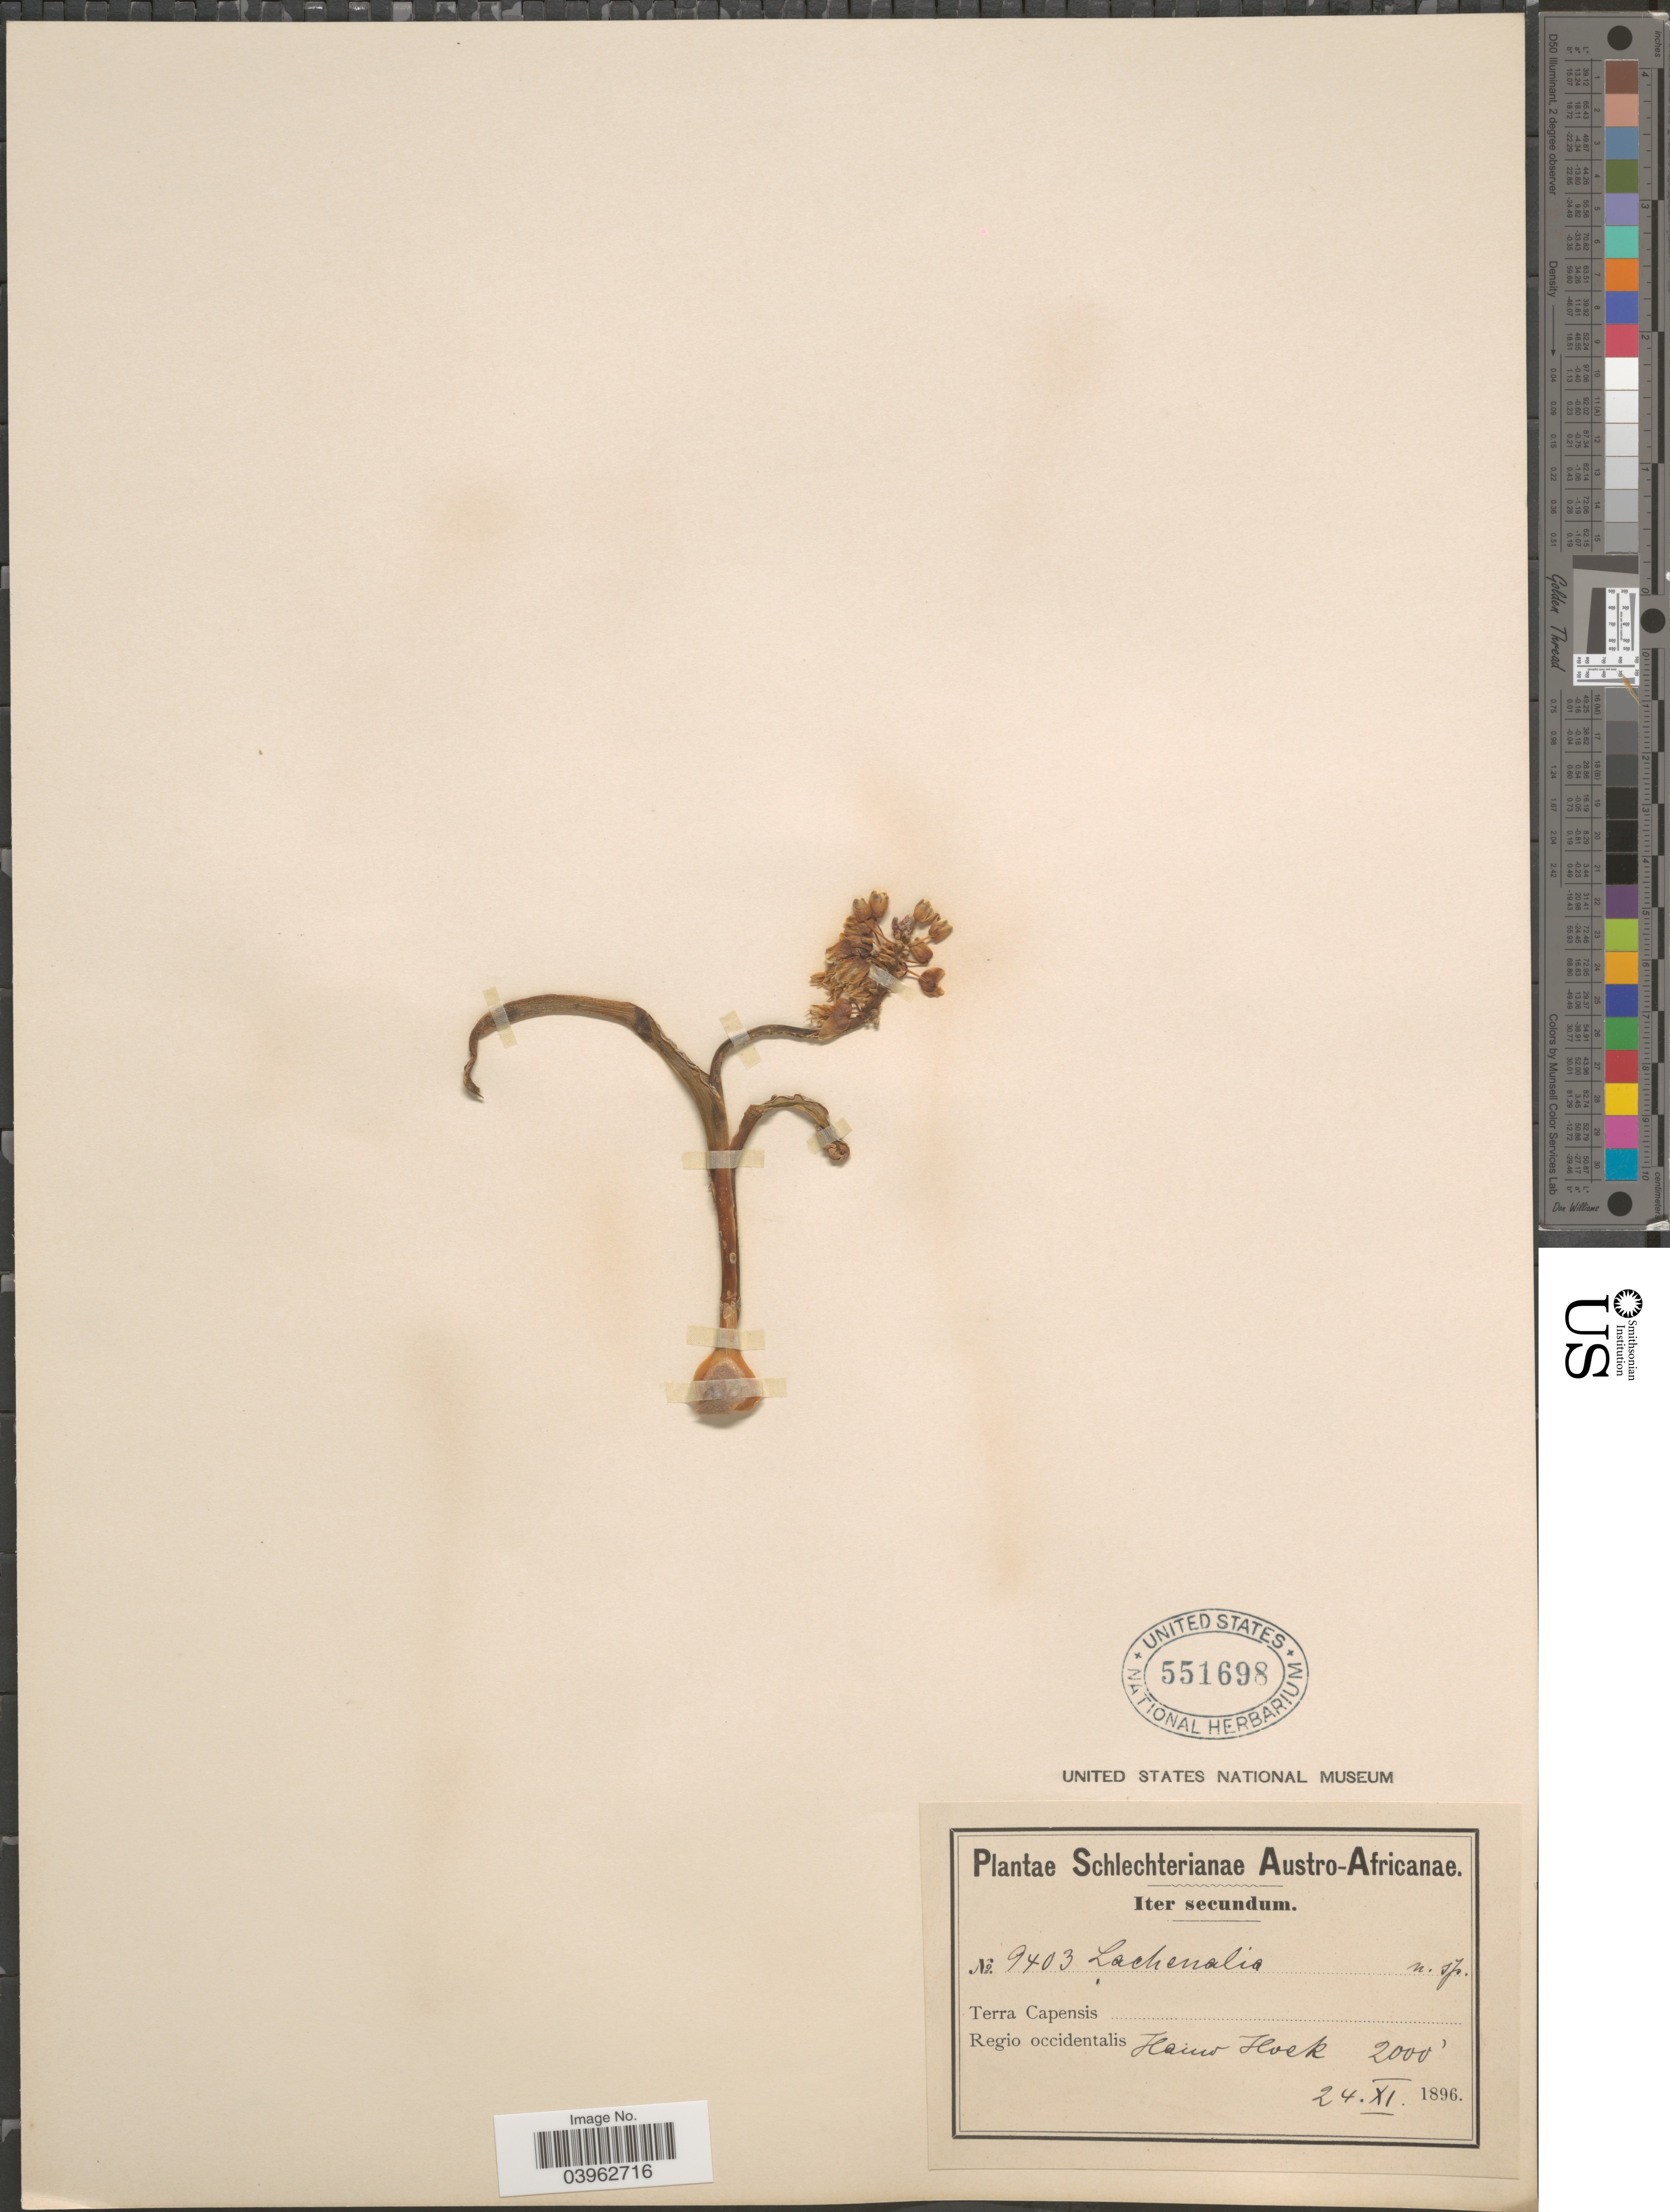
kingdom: Plantae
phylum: Tracheophyta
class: Liliopsida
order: Asparagales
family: Asparagaceae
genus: Lachenalia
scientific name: Lachenalia sp.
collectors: Schlechter, --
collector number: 9403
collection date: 1896-11-24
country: South Africa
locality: Austro-Africanae. Terra Capensis. Regio occidentalis Hauw Hoek.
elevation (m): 610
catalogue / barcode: US 551698